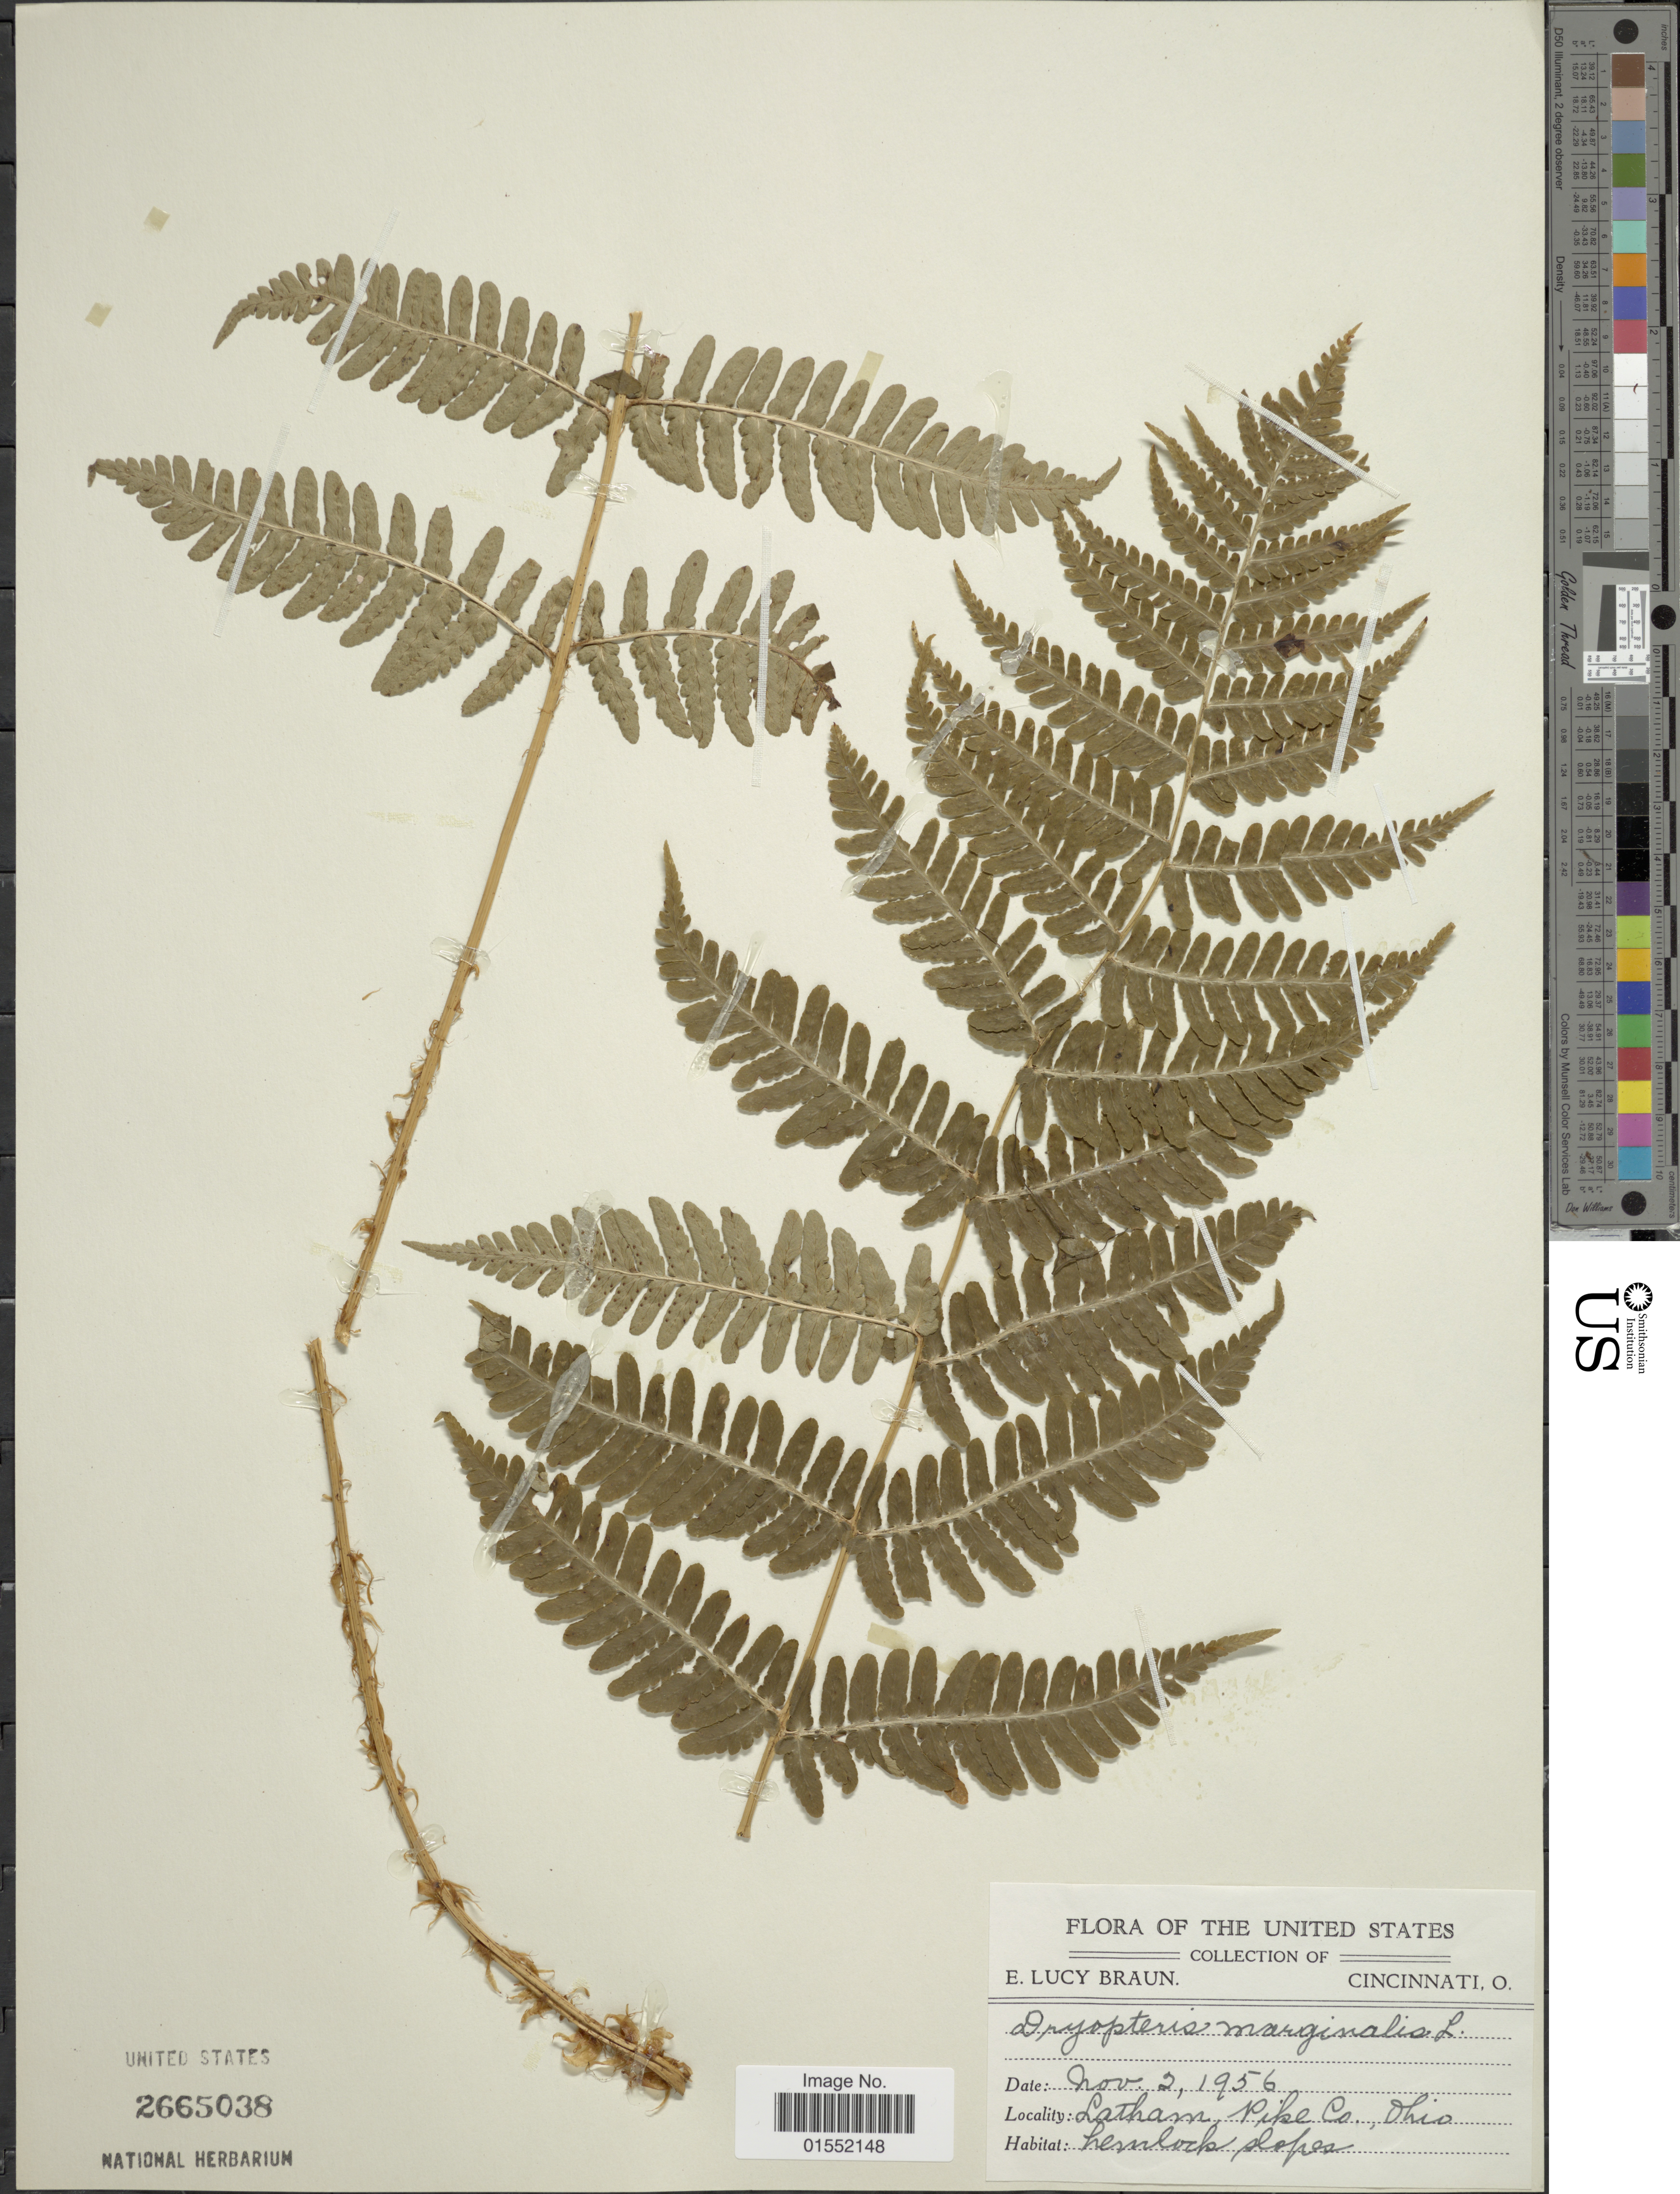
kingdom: Plantae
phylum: Tracheophyta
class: Polypodiopsida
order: Polypodiales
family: Dryopteridaceae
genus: Dryopteris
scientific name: Dryopteris marginalis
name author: (L.) A. Gray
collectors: E. L. Braun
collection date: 1956-11-02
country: United States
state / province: Ohio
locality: Cincinnati, O., Latham, Piple Co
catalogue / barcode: US 2665038